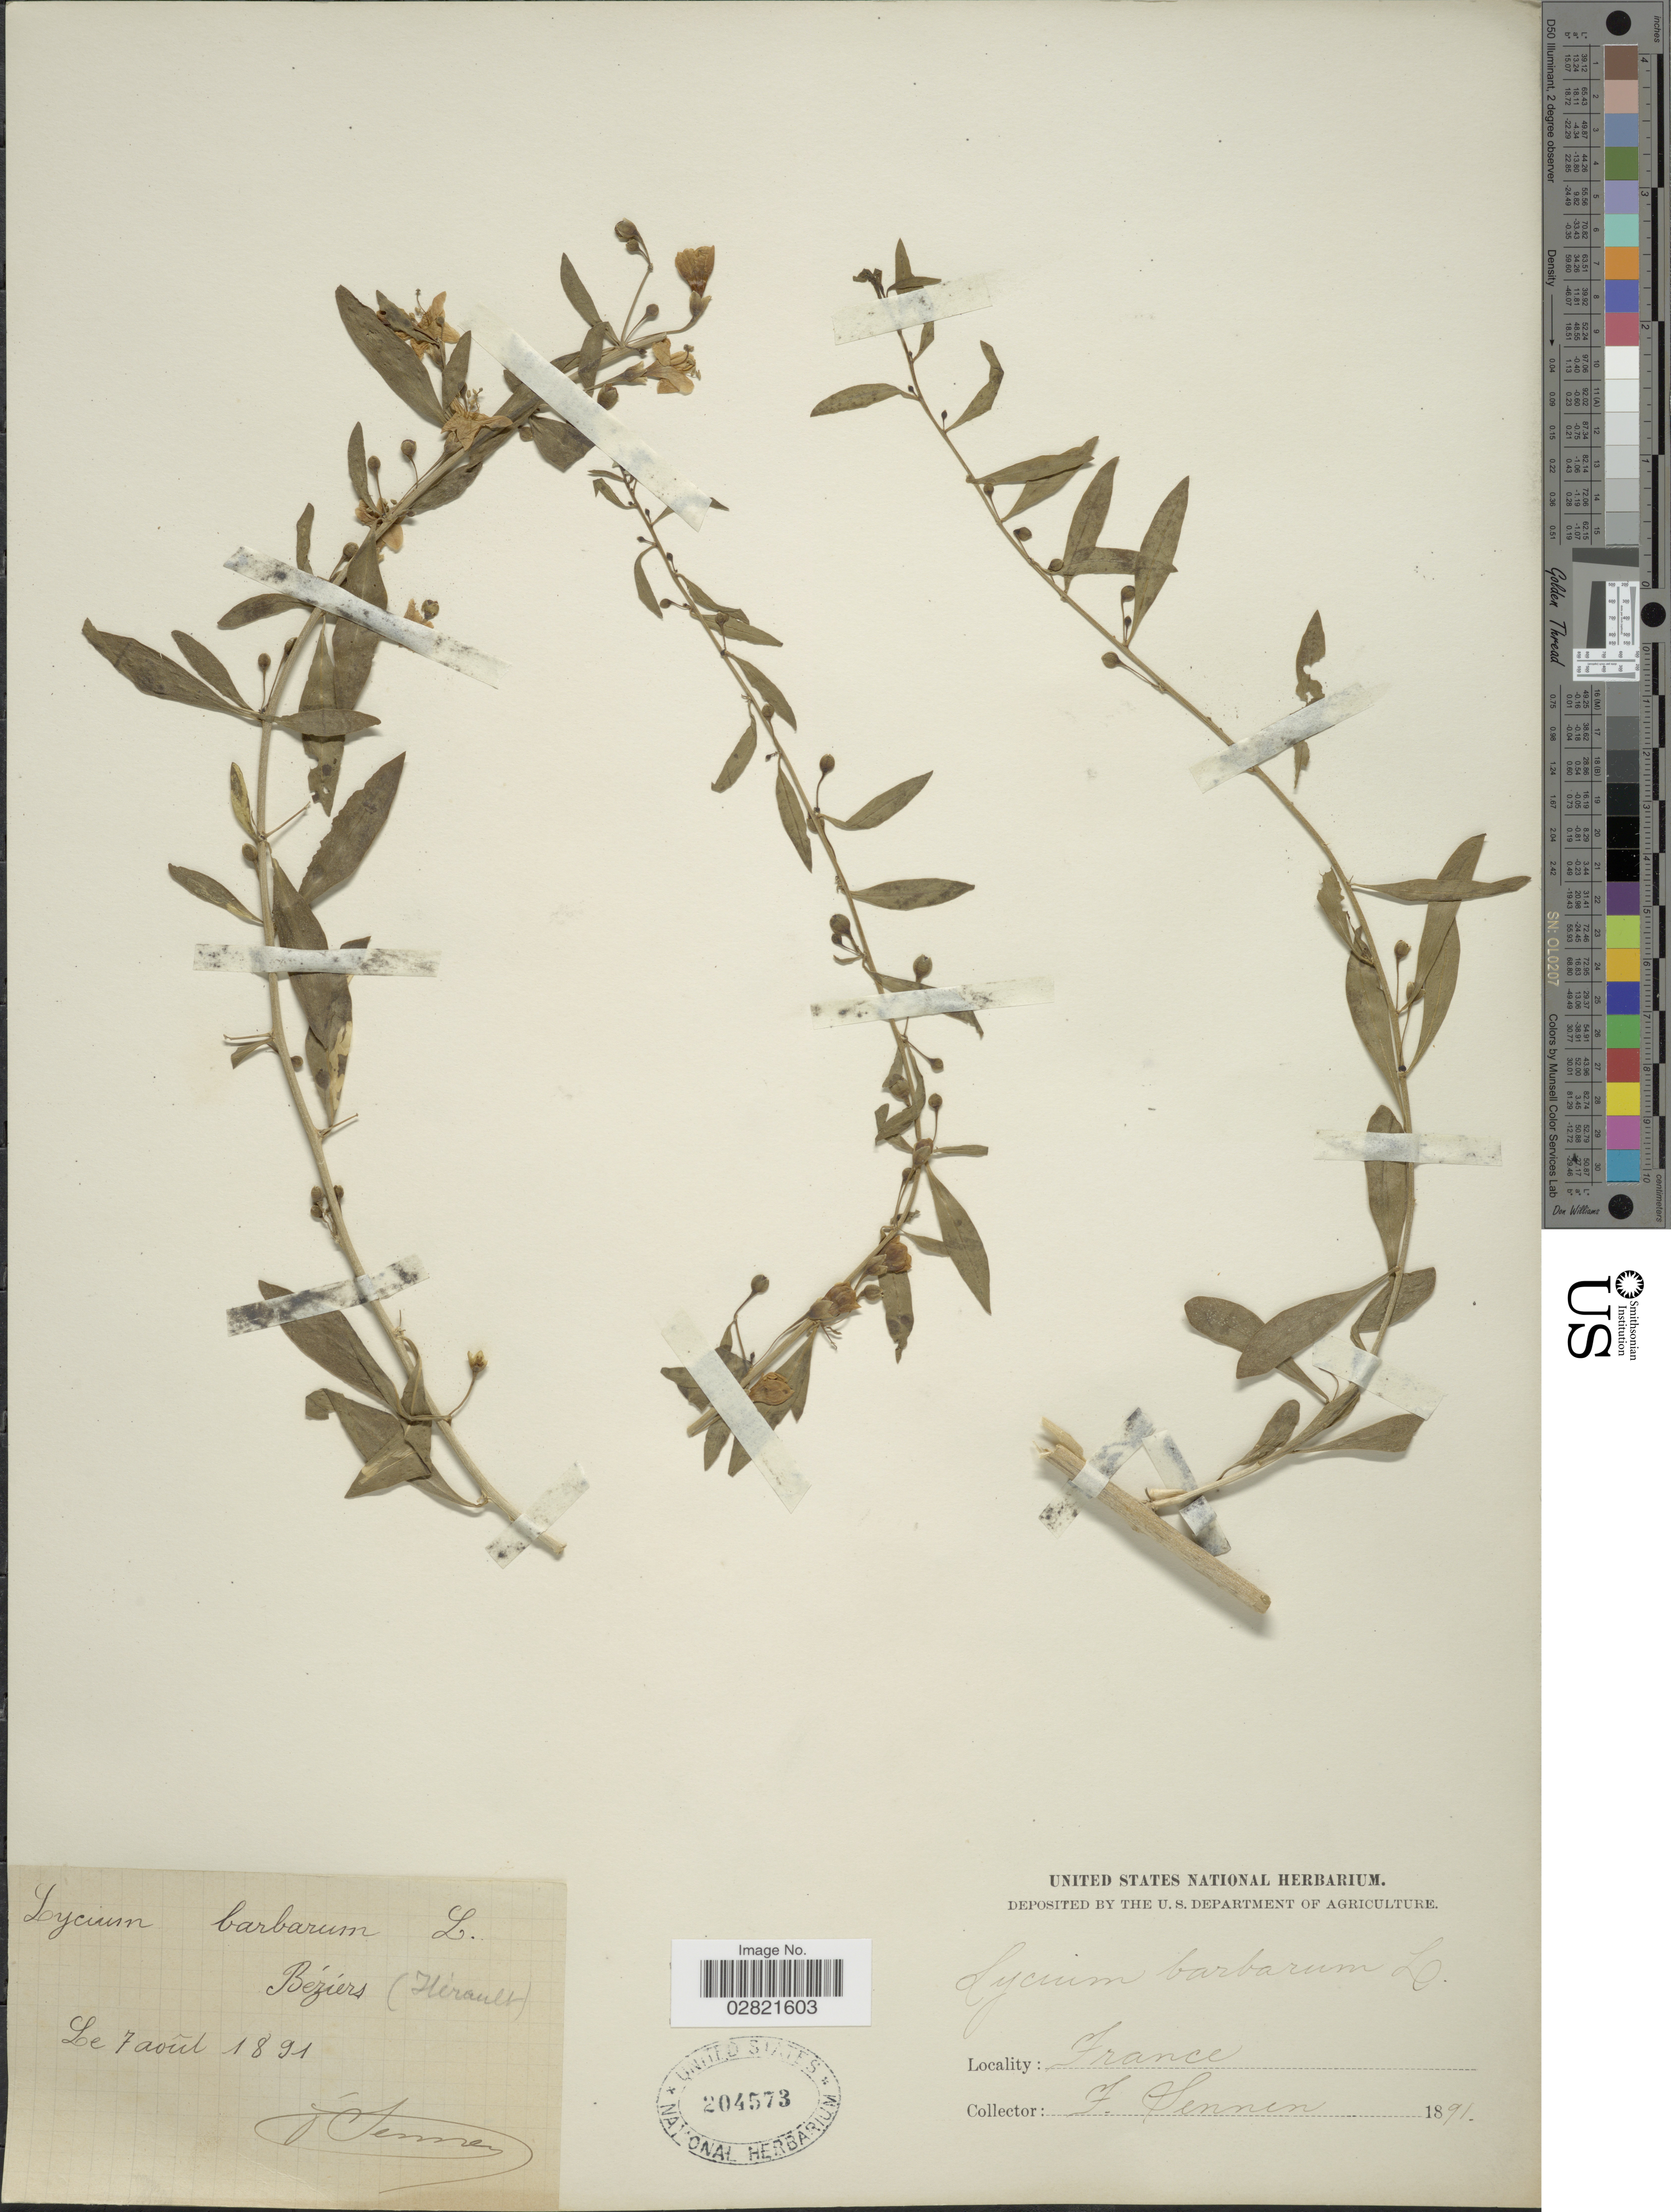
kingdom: Plantae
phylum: Tracheophyta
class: Magnoliopsida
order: Solanales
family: Solanaceae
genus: Lycium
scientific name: Lycium barbarum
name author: L.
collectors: E. Sennen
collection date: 1891-08-07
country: France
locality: Bézíers (Hirault).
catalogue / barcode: US 204573